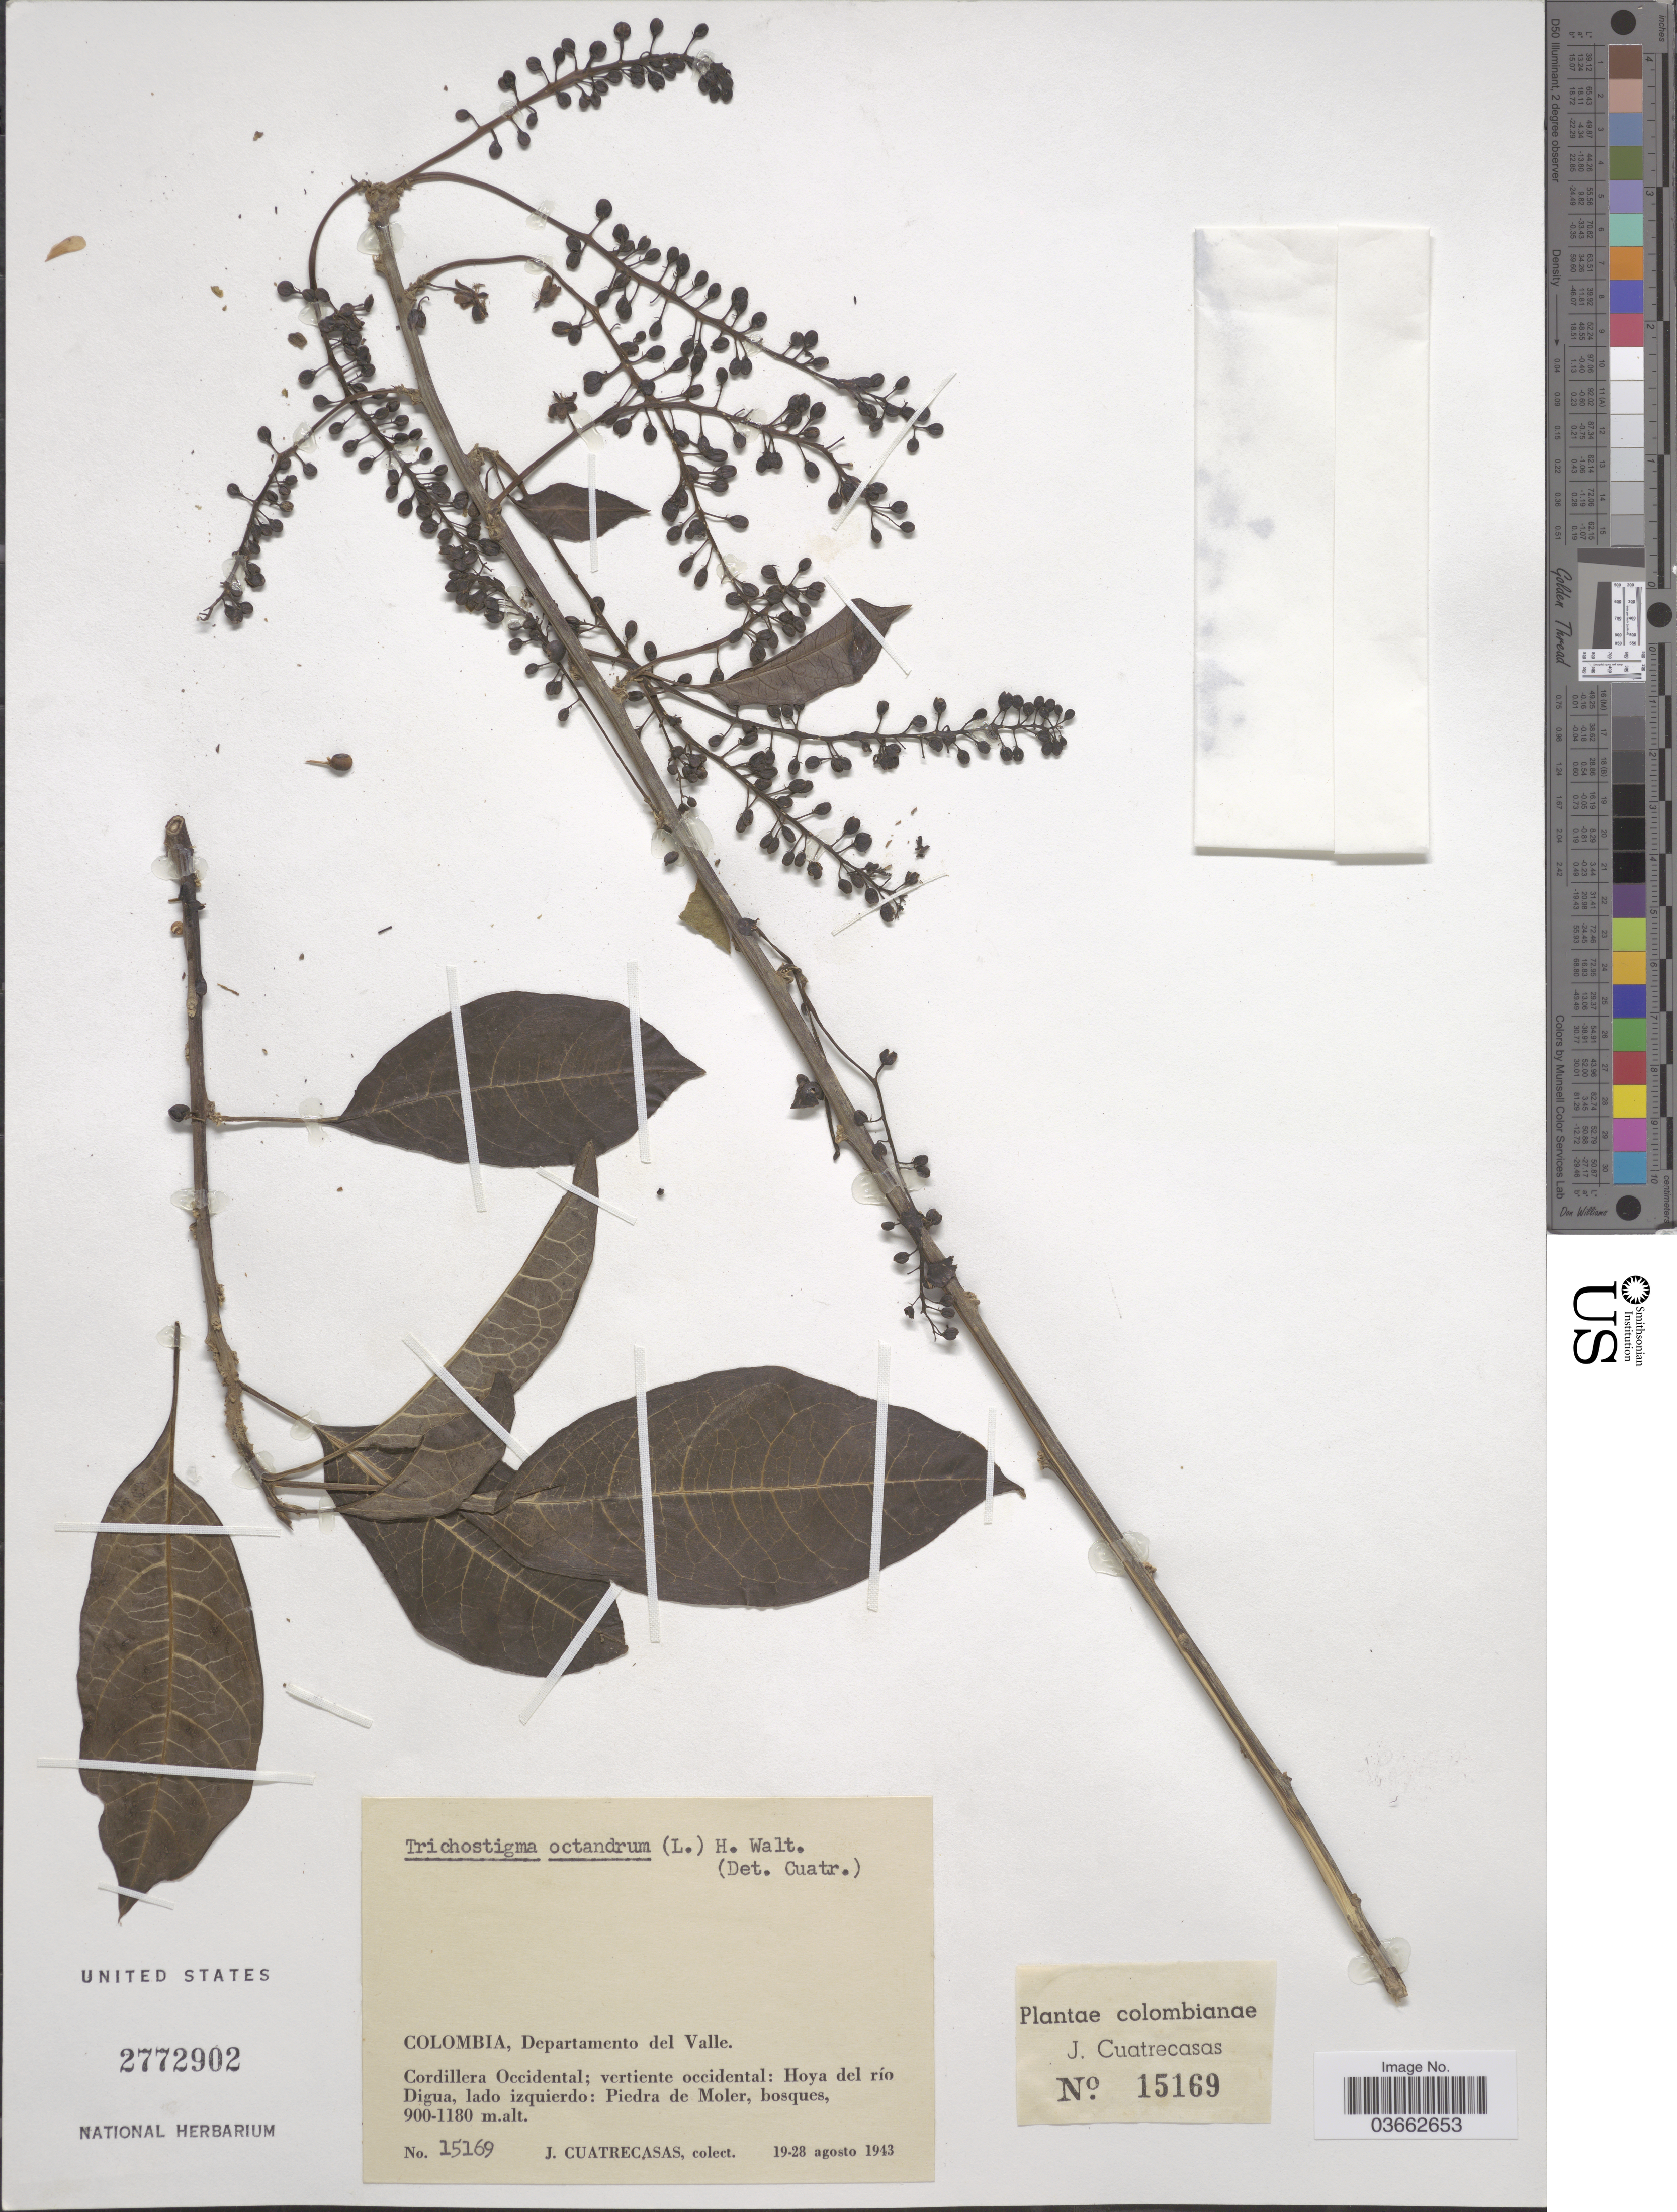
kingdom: Plantae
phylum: Tracheophyta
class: Magnoliopsida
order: Caryophyllales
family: Phytolaccaceae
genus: Trichostigma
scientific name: Trichostigma octandrum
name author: (L.) H. Walter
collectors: J. Cuatrecasas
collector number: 15169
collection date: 1943-08-19/1943-08-28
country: Colombia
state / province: Valle del Cauca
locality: Departamento del Valle. Cordillera Occidental; vertiente occidental: Hoya del río Digua, lado izquierdo: Piedra de Moler.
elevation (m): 900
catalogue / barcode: US 2772902